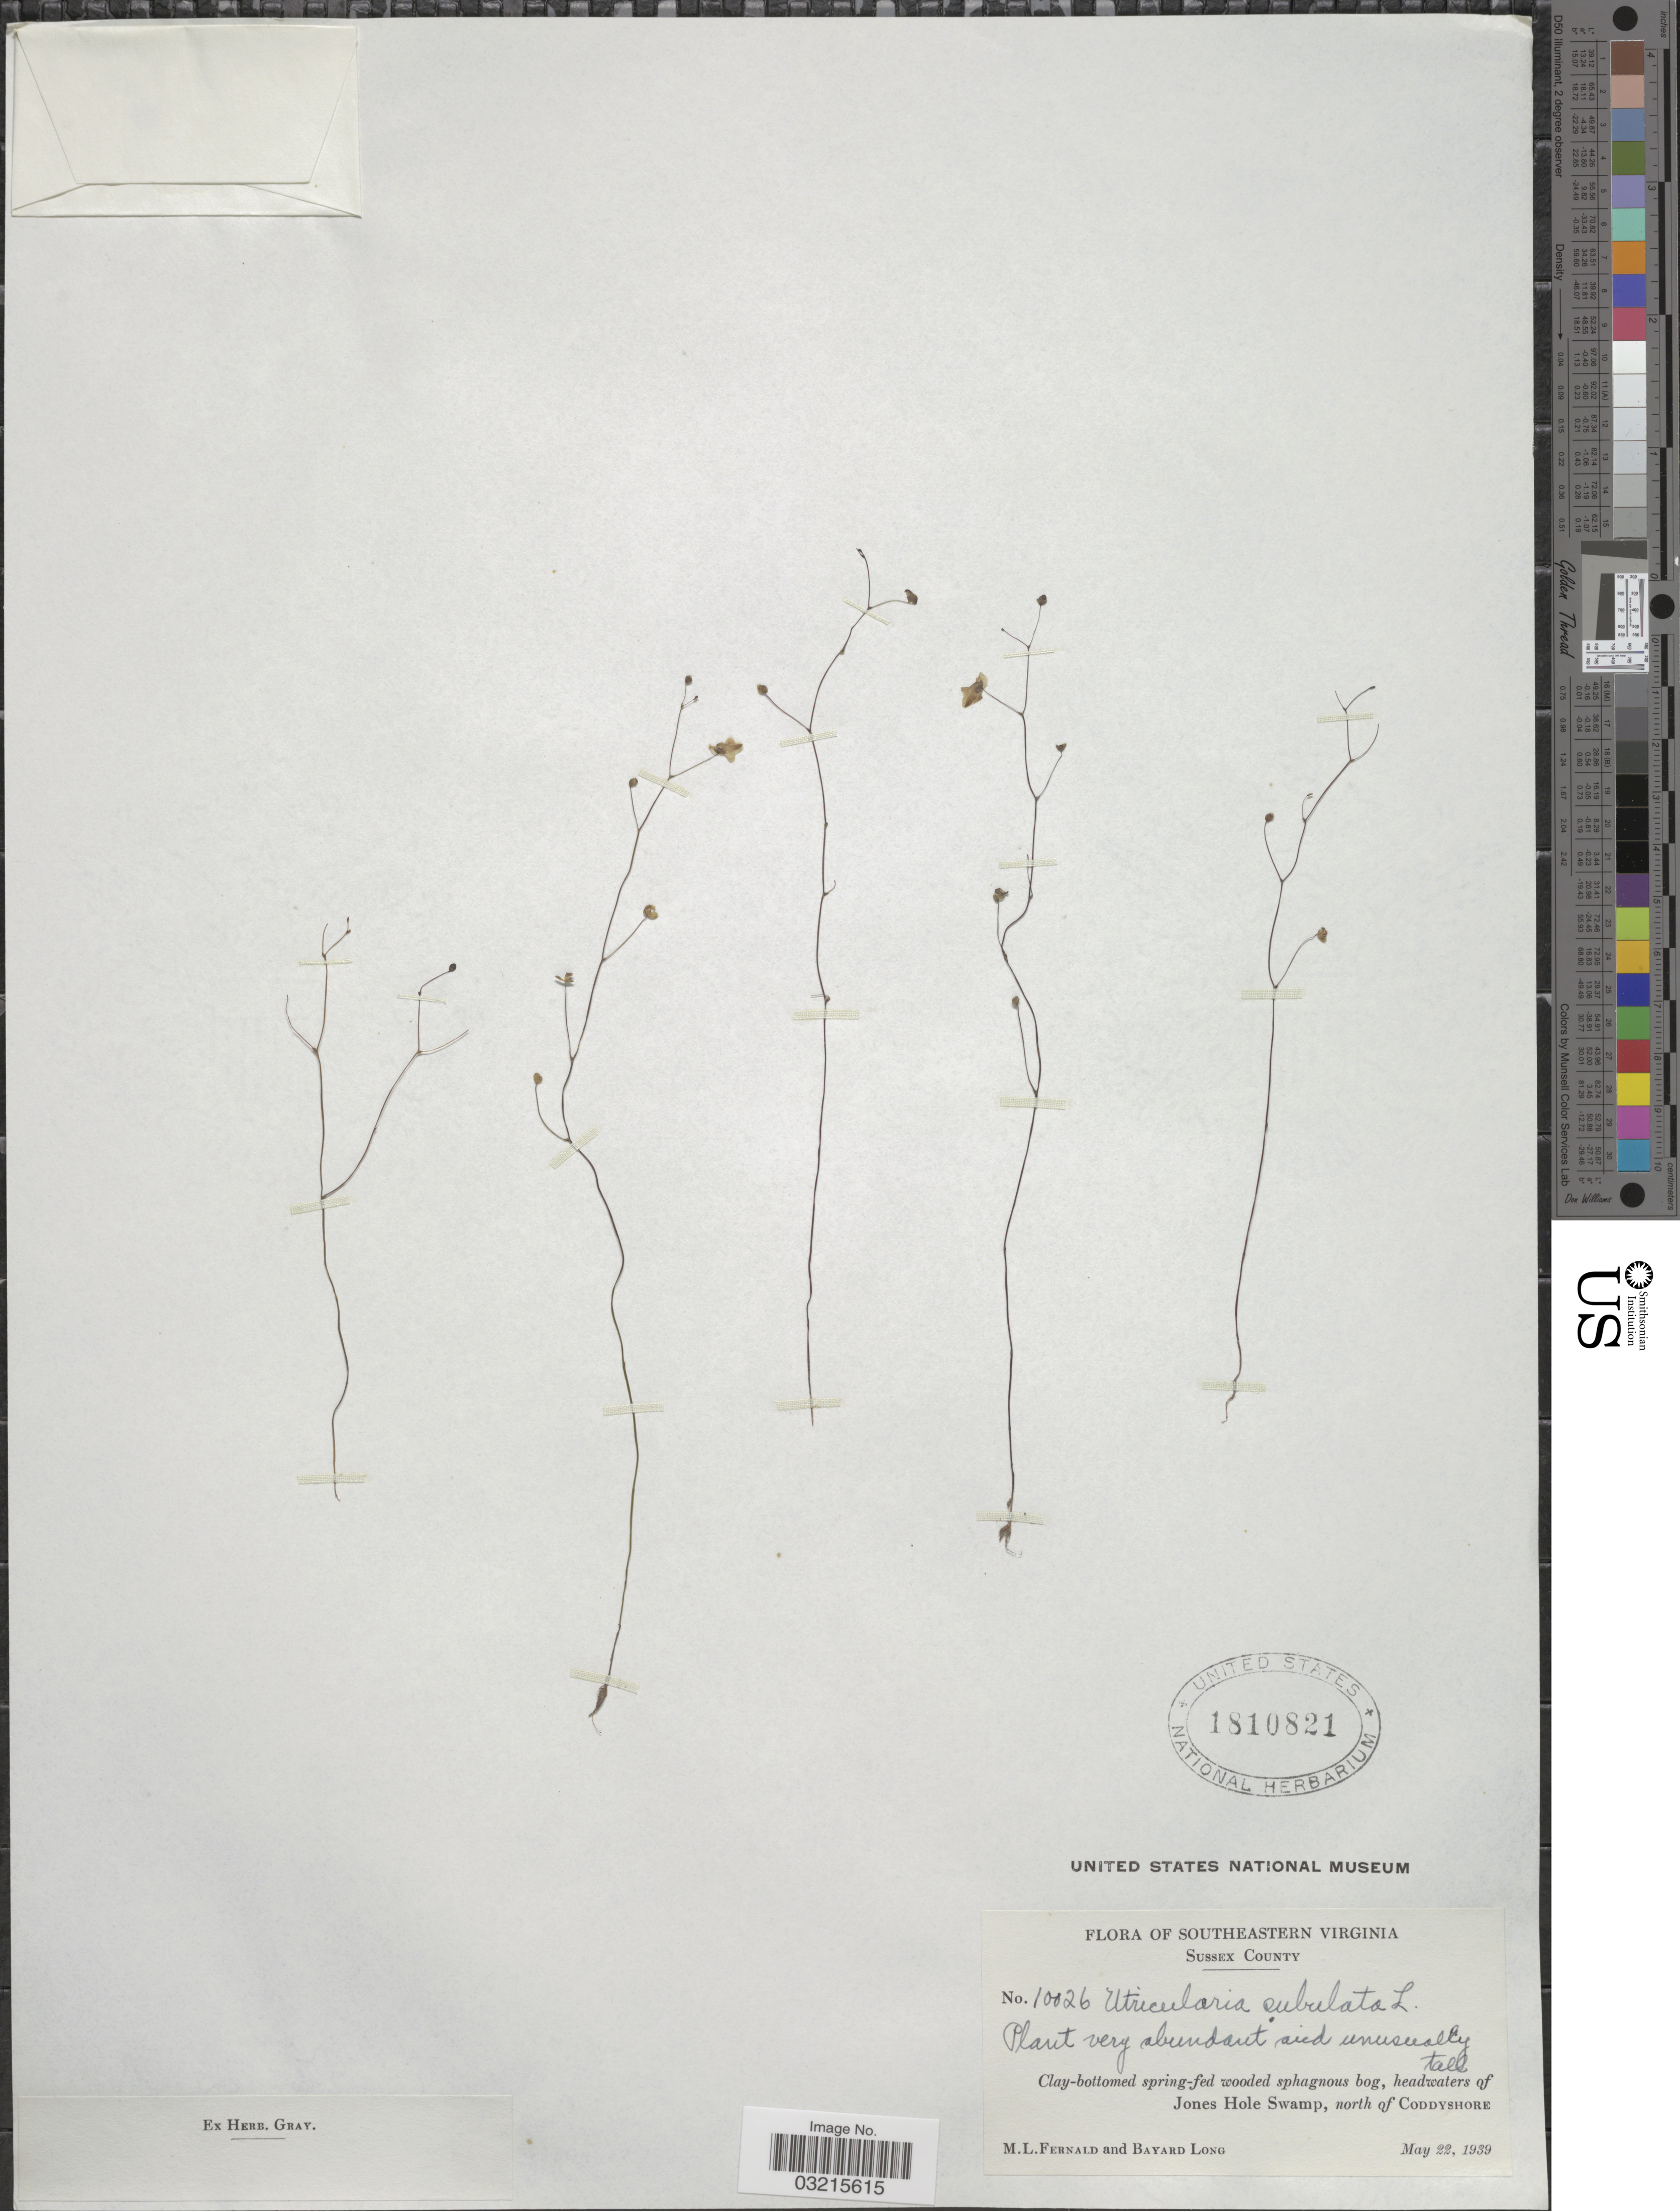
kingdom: Plantae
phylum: Tracheophyta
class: Magnoliopsida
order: Lamiales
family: Lentibulariaceae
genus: Utricularia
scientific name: Utricularia subulata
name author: L.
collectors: M. L. Fernald & B. Long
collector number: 10026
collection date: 1939-05-22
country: United States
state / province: Virginia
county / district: Sussex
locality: Southeastern Virginia, Sussex County, headwaters of Jones Hole Swamp, north of Coddyshore.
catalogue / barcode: US 1810821